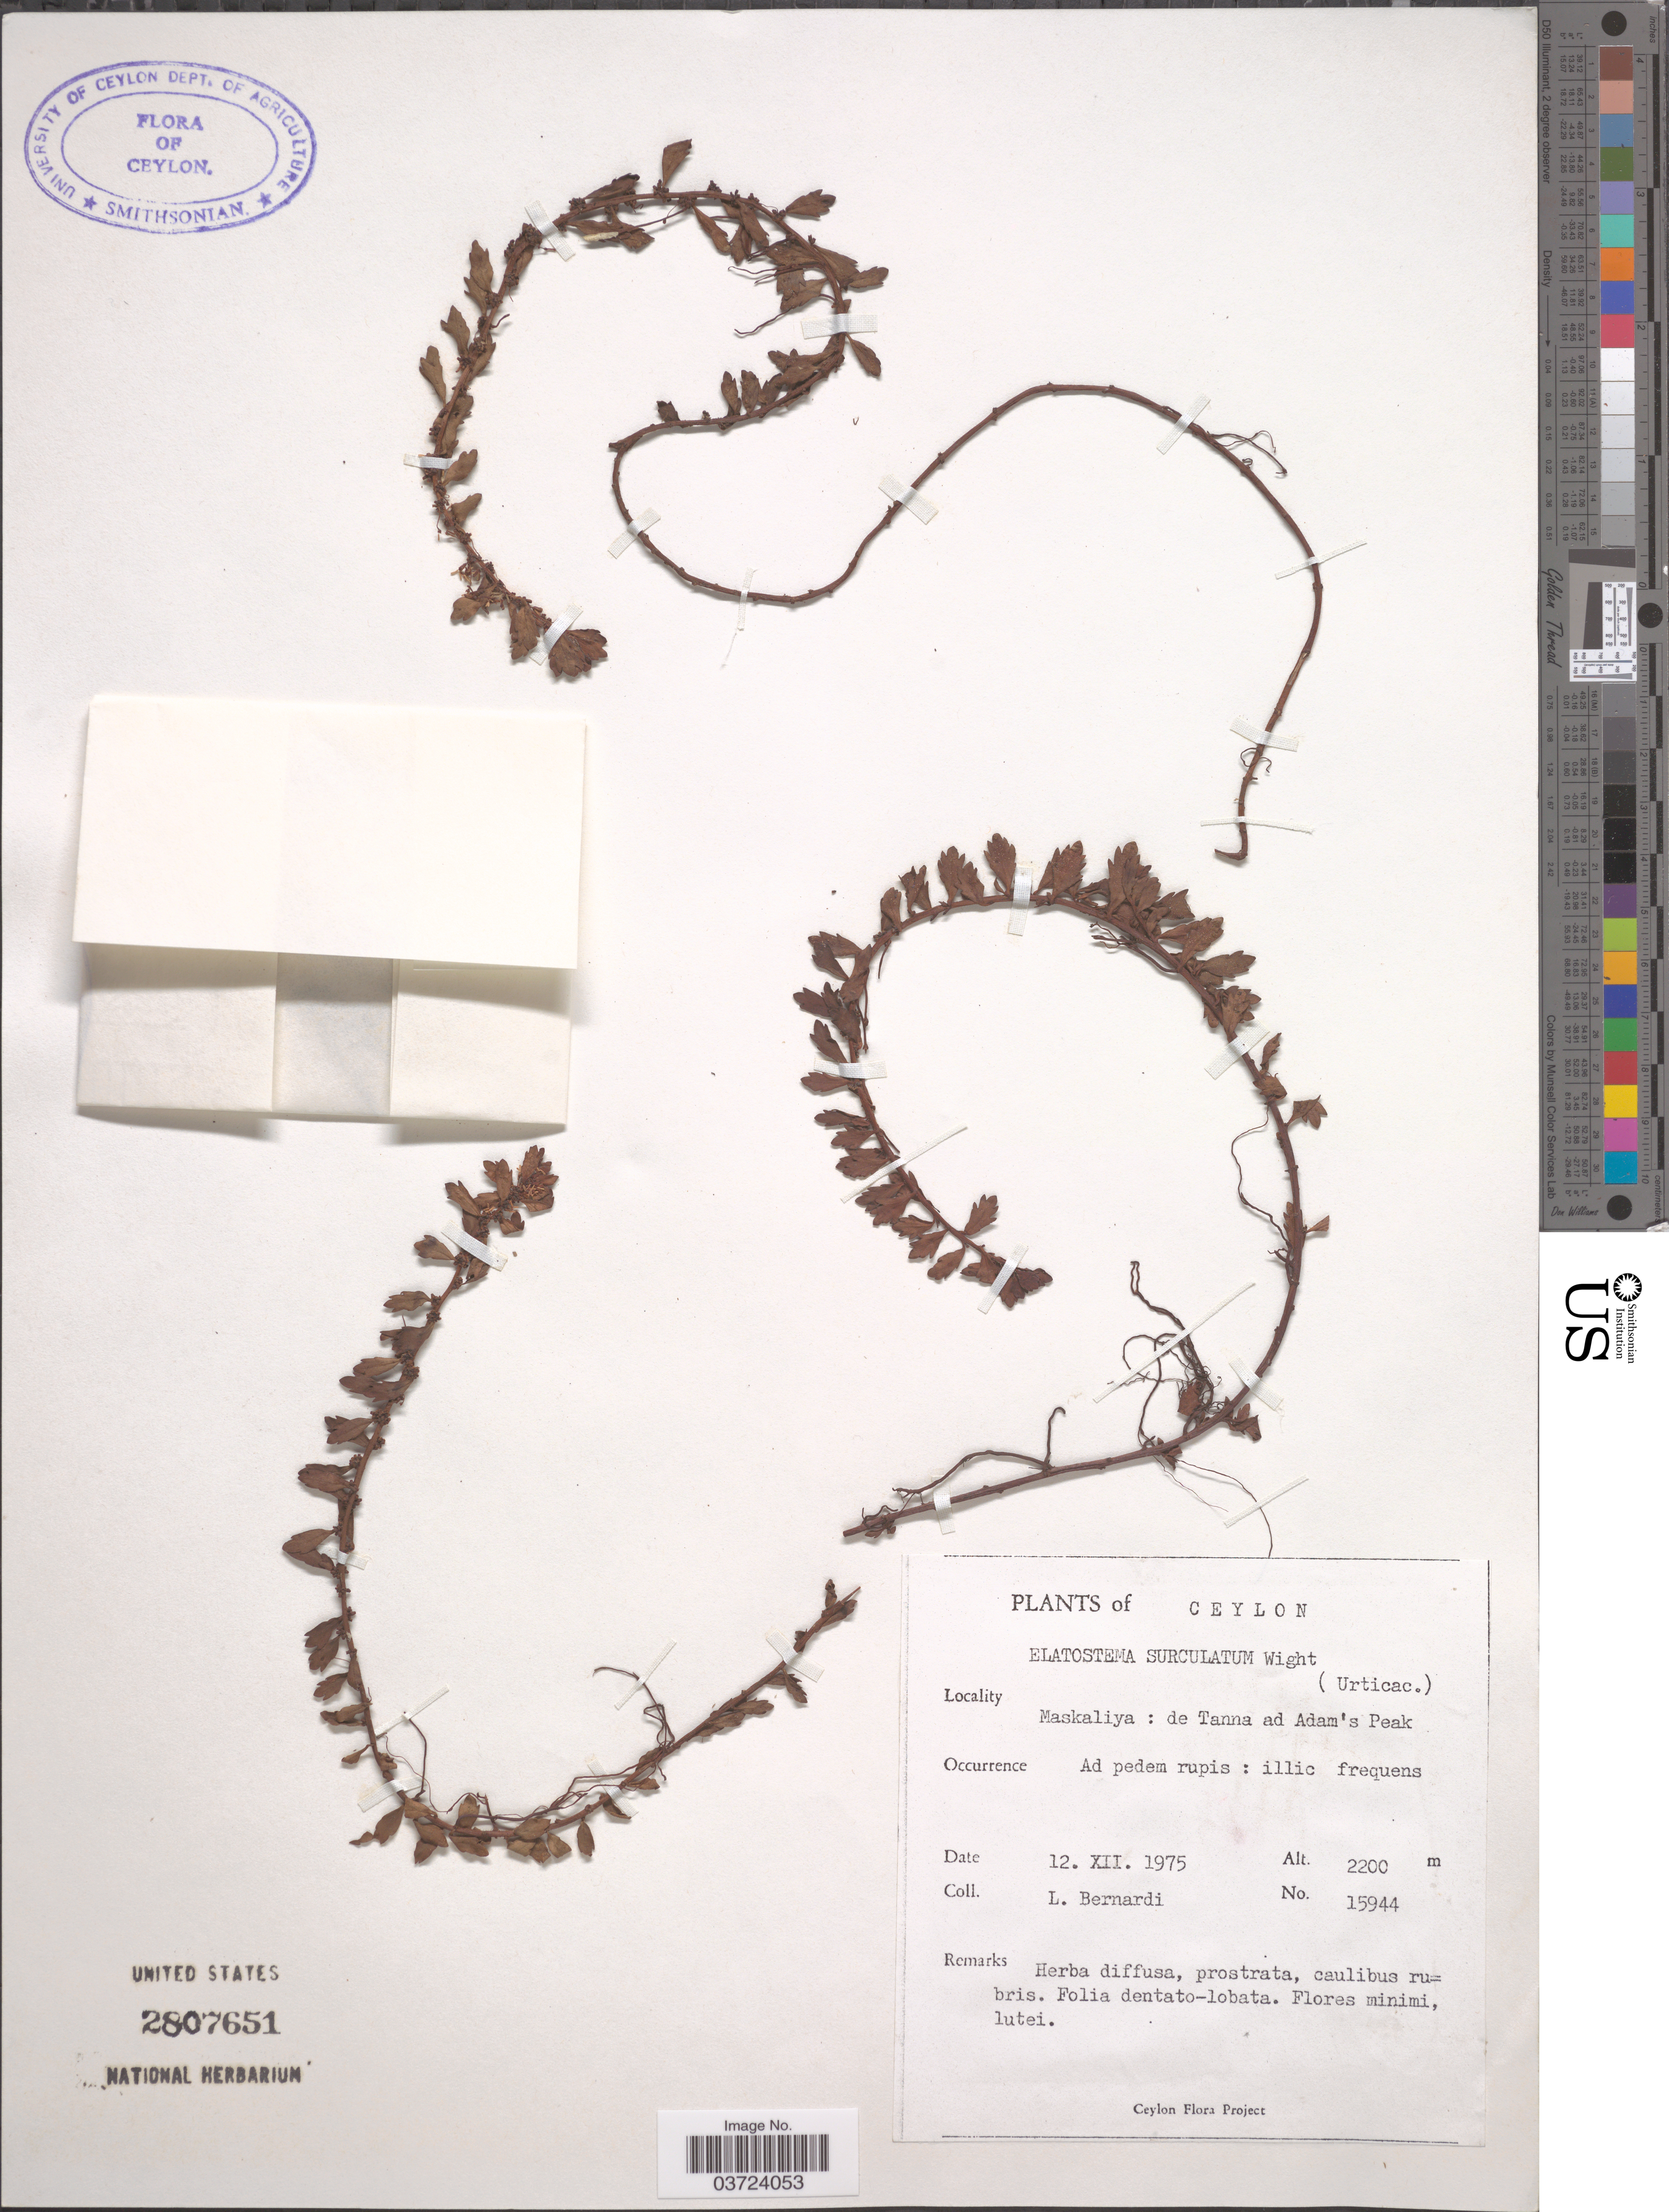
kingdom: Plantae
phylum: Tracheophyta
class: Magnoliopsida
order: Rosales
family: Urticaceae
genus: Elatostema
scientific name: Elatostema surculosum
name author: Wight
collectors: L. Bernardi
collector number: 15944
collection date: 1975-12-12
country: Sri Lanka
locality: Ceylon. Maskaliya: de Tanna ad Adam's Peak. Ad pedem rupis: illic frequens.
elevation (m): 2200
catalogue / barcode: US 2807651